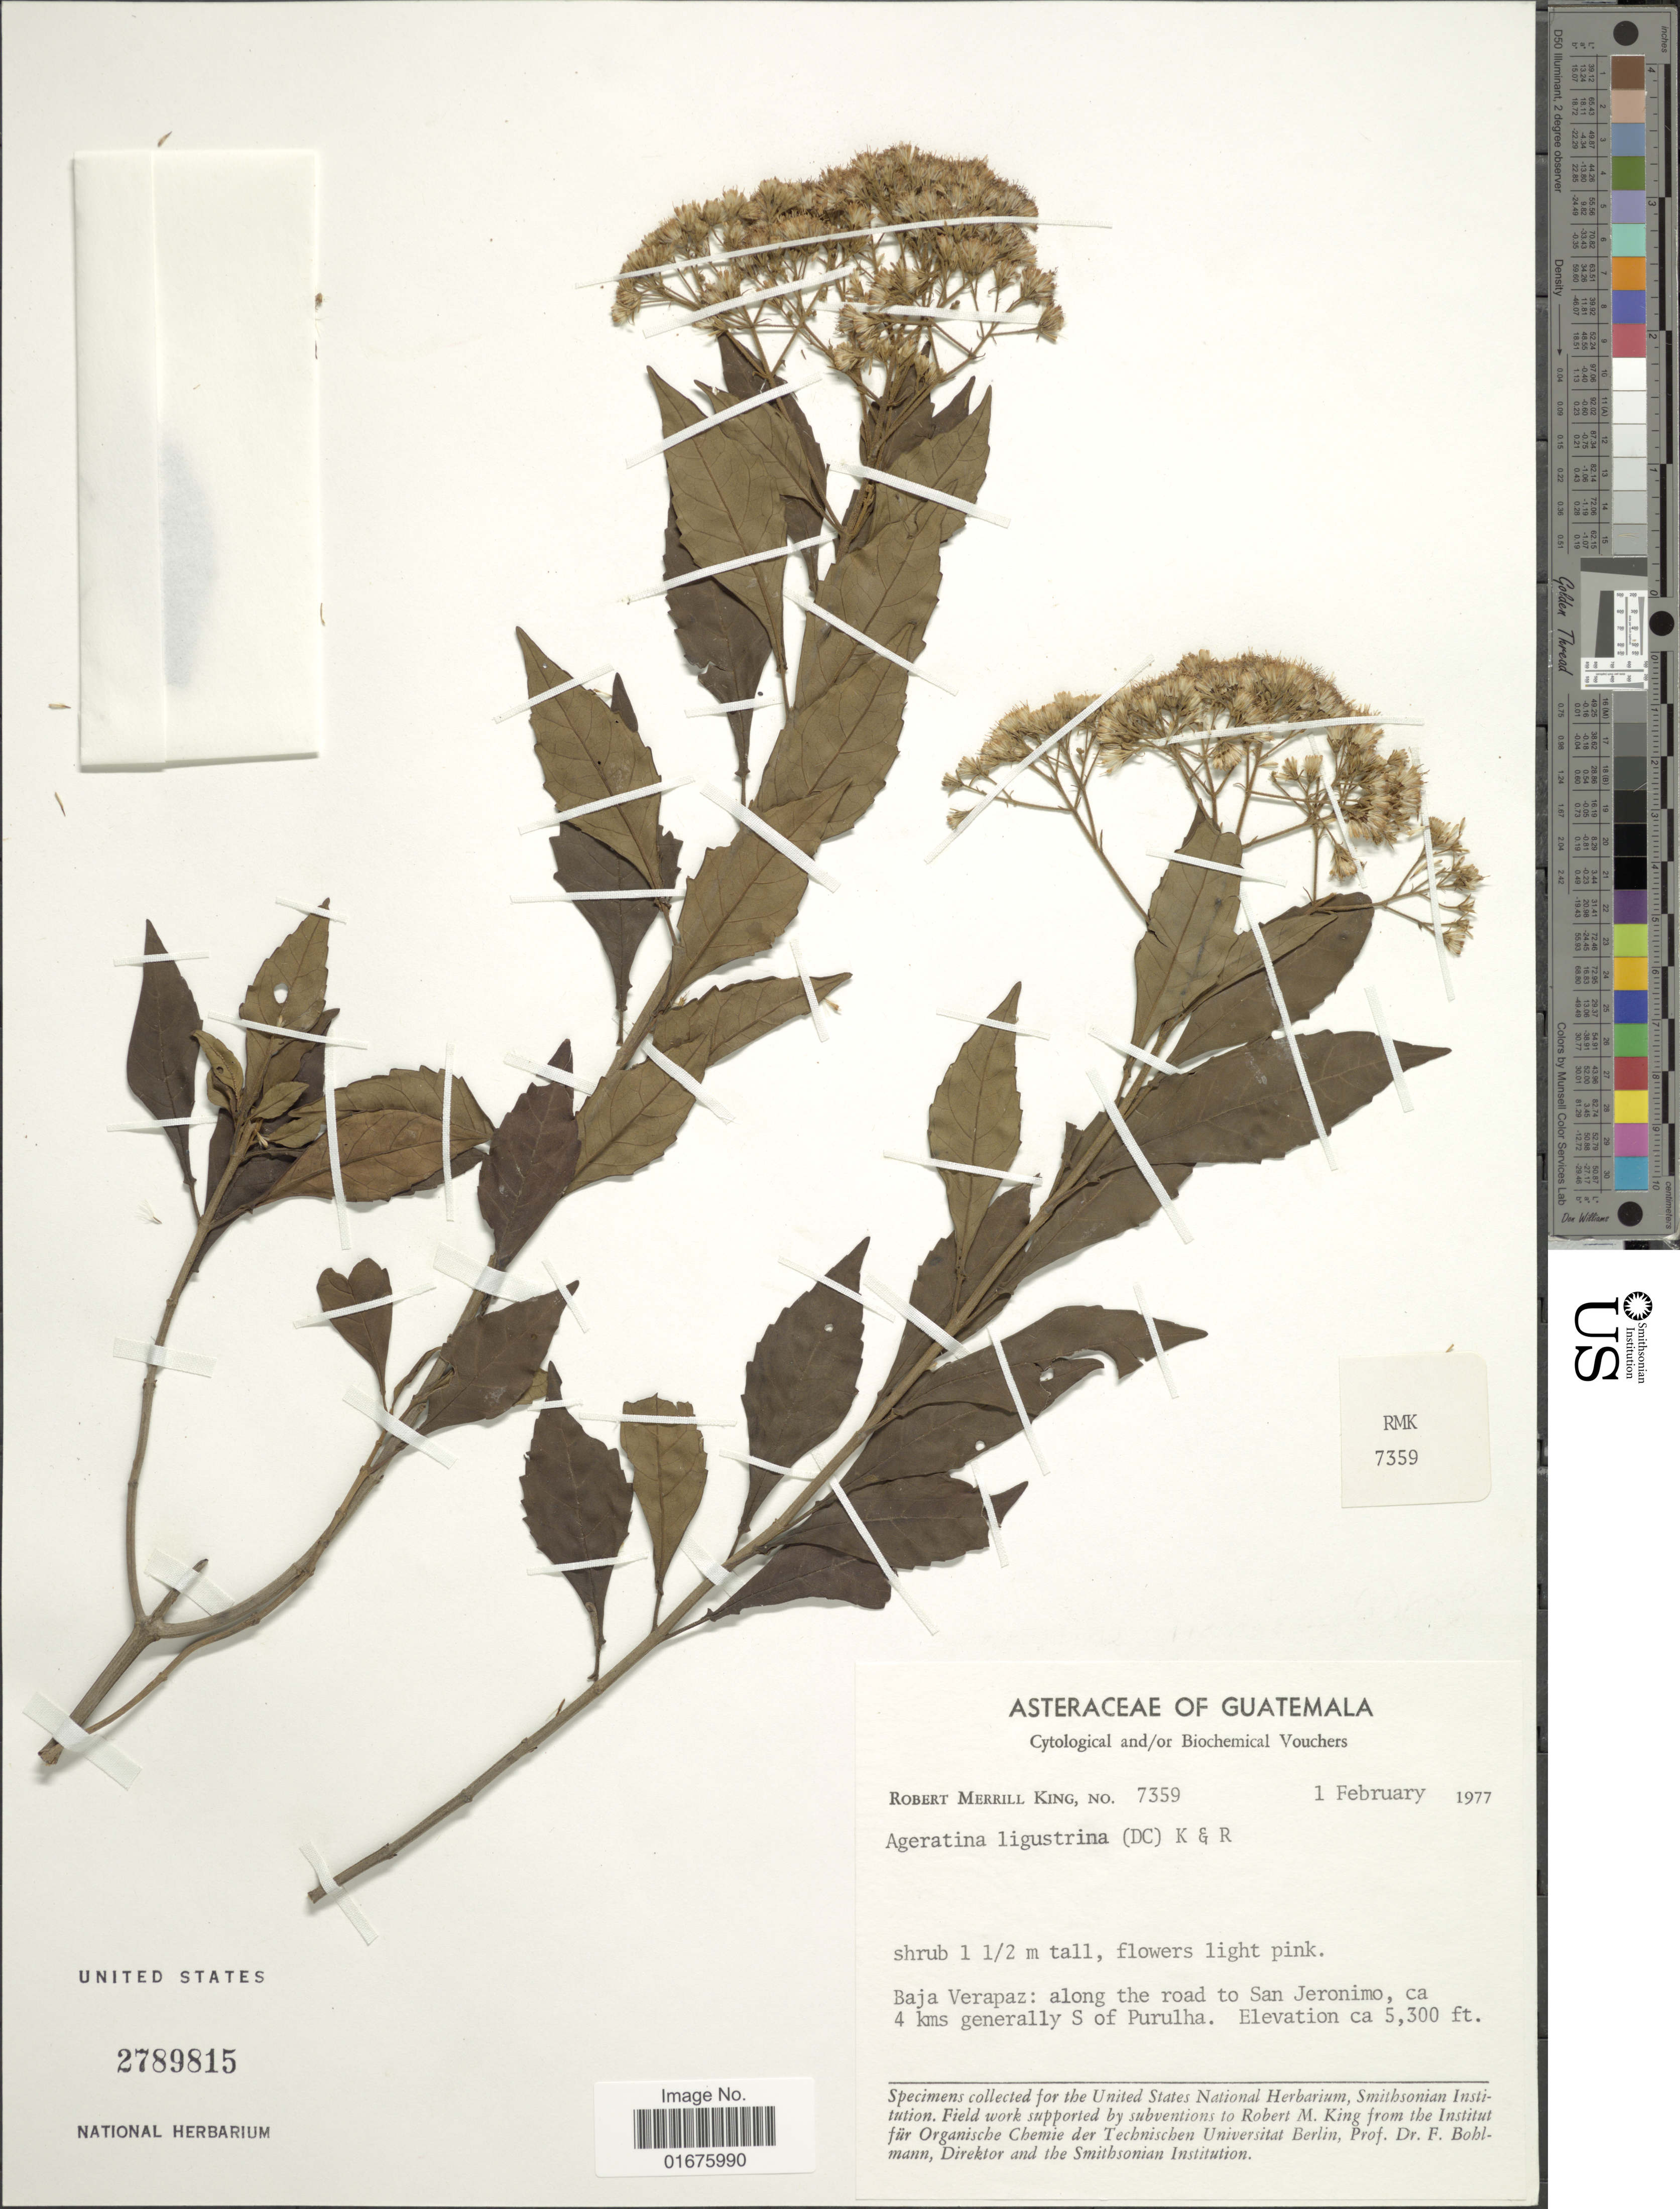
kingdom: Plantae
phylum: Tracheophyta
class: Magnoliopsida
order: Asterales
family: Asteraceae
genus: Ageratina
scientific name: Ageratina ligustrina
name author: (DC.) R.M. King & H. Rob.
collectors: R. M. King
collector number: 7359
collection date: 1977-02-01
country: Guatemala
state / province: Baja Verapaz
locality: Along the road to San Jeronimo, ca 4 kms generally S of Purulha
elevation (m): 1615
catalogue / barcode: US 2789815